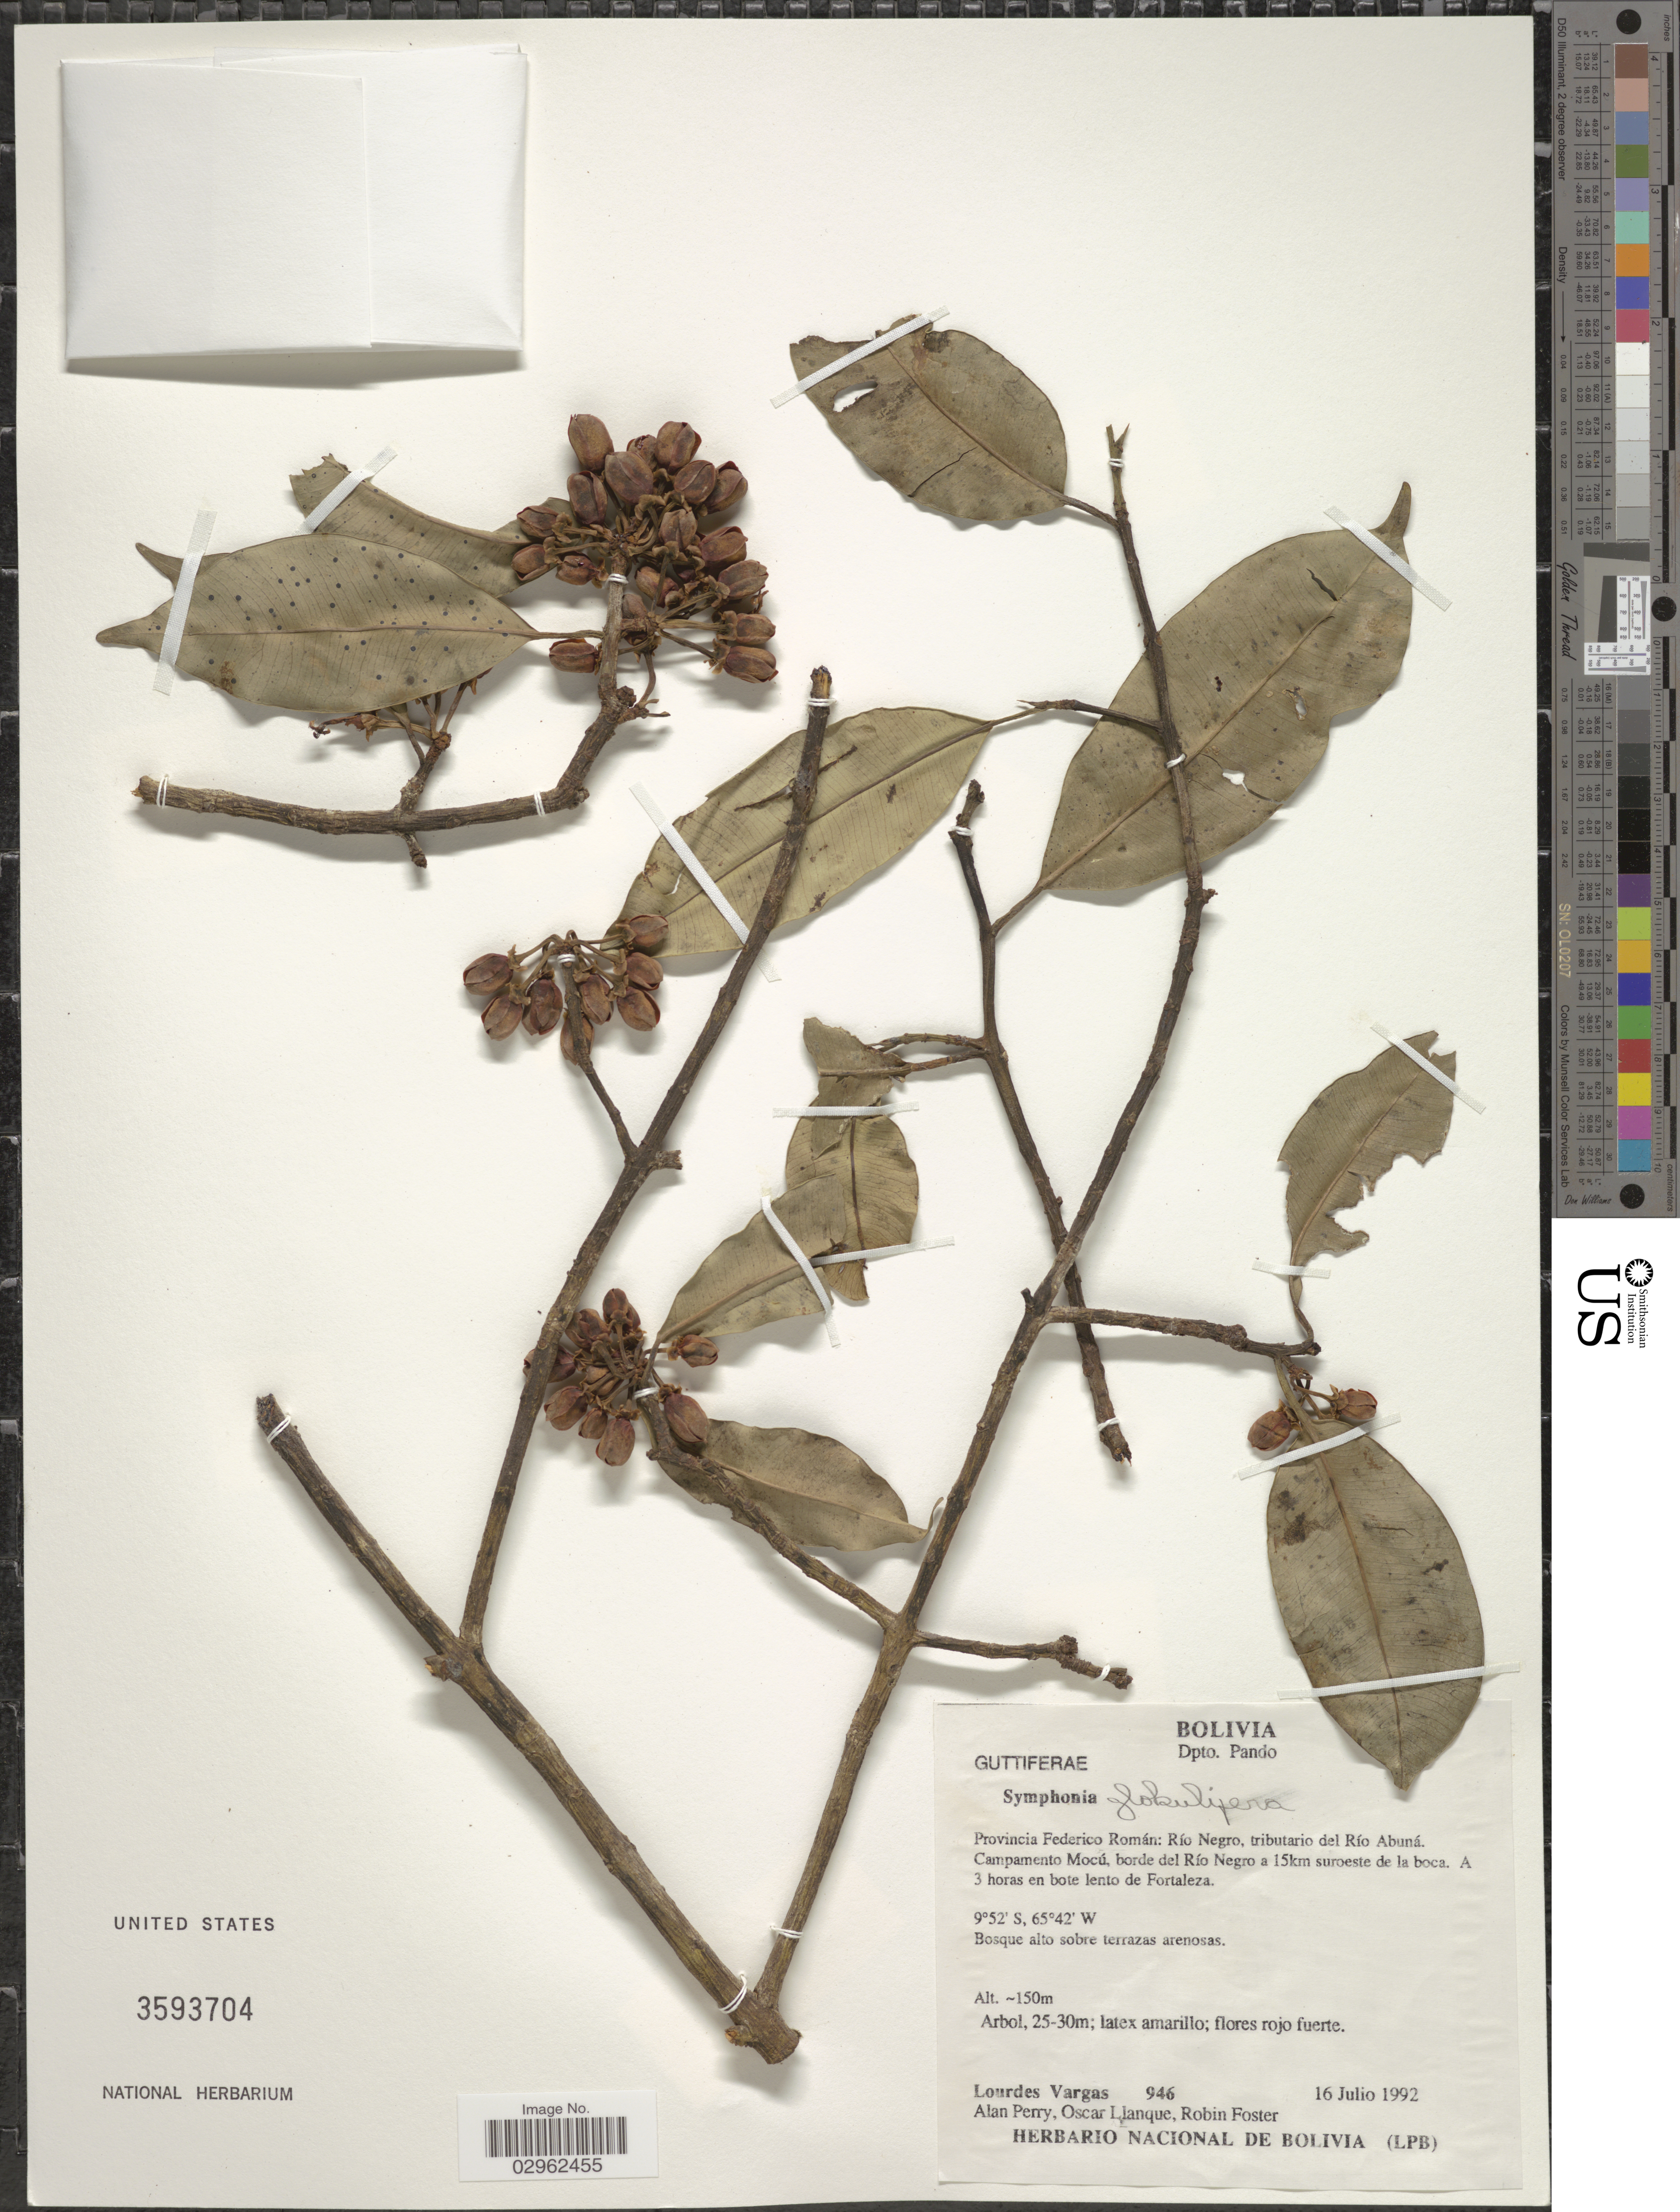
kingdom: Plantae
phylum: Tracheophyta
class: Magnoliopsida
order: Malpighiales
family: Clusiaceae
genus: Symphonia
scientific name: Symphonia globulifera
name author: L. f.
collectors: L. Vargas, A. Perry, O. Llanque & R. B. Foster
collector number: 946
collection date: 1992-07-16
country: Bolivia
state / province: Pando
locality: Dpto. Pando. Provincia Federico Román: Río Negro, tributario del Río Abuná. Campamento Mocú, borde del Río Negro a 15km suroeste de la boca. A 3 horas en bote lento de Fortaleza.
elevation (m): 150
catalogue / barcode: US 3593704